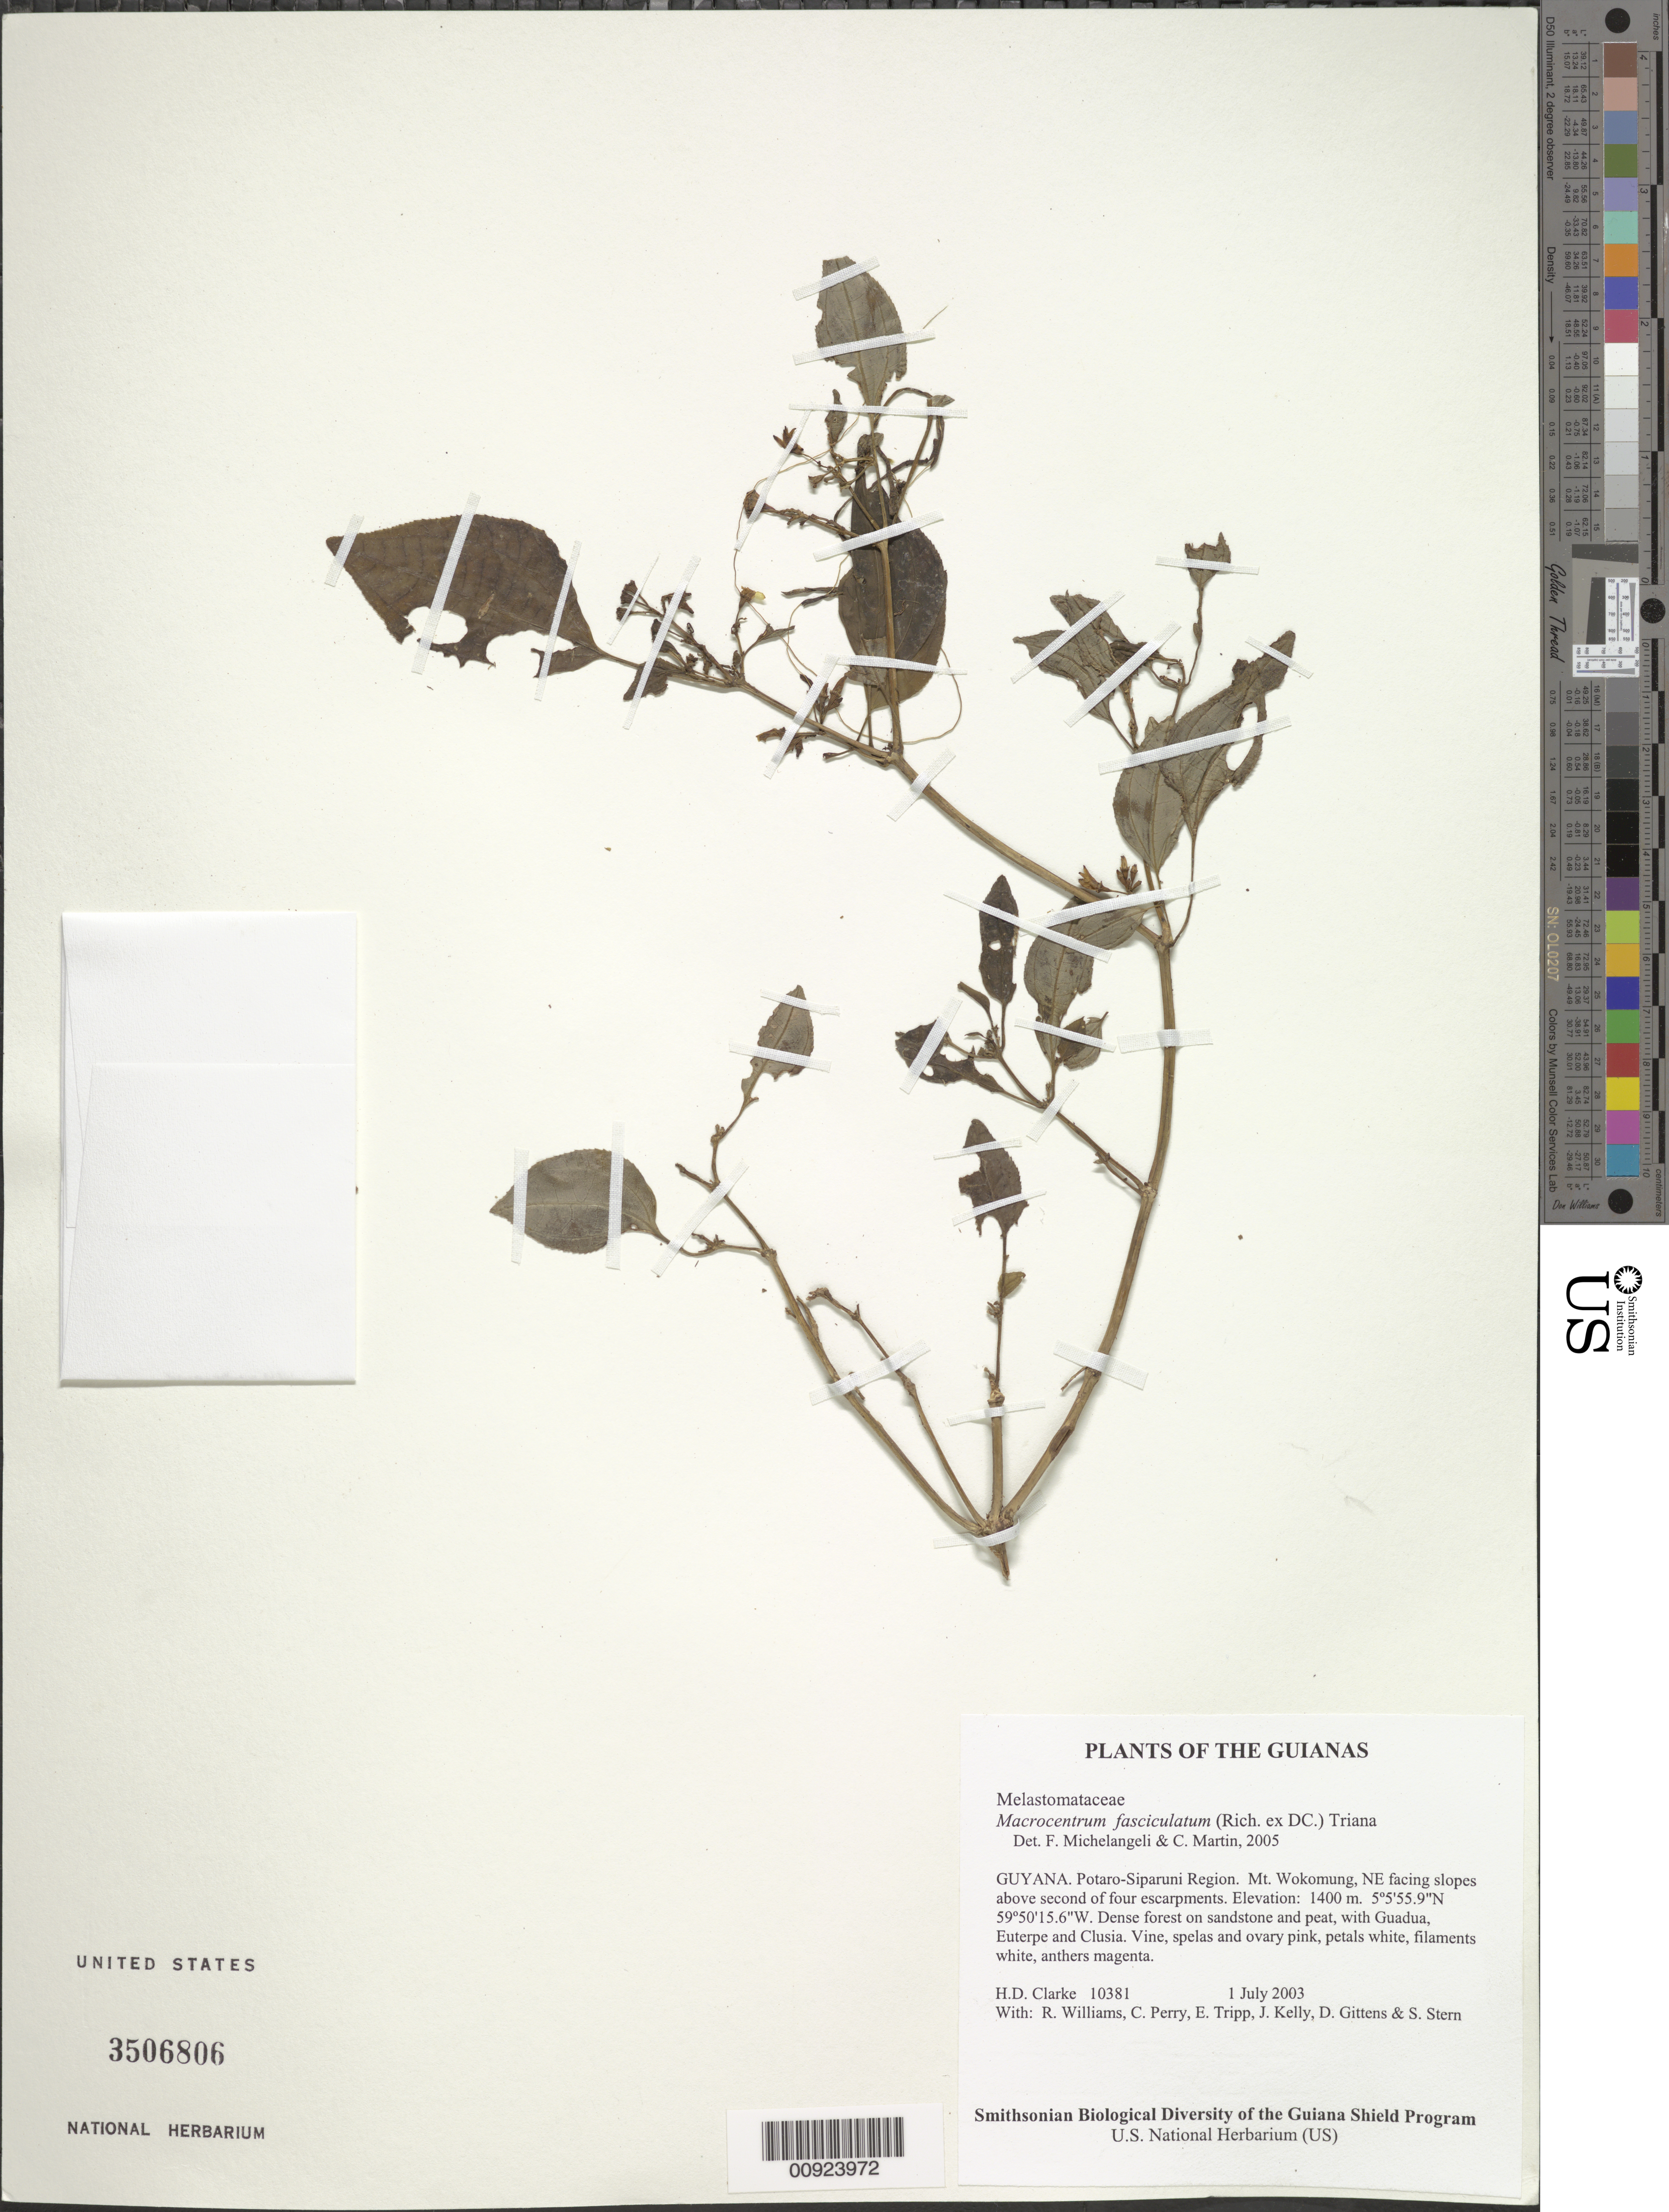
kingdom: Plantae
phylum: Tracheophyta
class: Magnoliopsida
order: Myrtales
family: Melastomataceae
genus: Macrocentrum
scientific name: Macrocentrum fasciculatum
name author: (Rich. ex DC.) Triana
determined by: Michelangeli, F. A.; Martin, C.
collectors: H. D. Clarke, R. Williams, C. Perry, E. Tripp, J. Kelly, D. Gittens & S. R. Stern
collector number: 10381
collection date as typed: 1 July 2003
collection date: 2003-07-01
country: Guyana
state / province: Potaro-Siparuni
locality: Mt. Wokomung, NE facing slopes above second of four escarpments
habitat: Dense forest on sandstone and peat, with Guadua, Euterpe and Clusia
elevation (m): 1400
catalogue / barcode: US 3506806